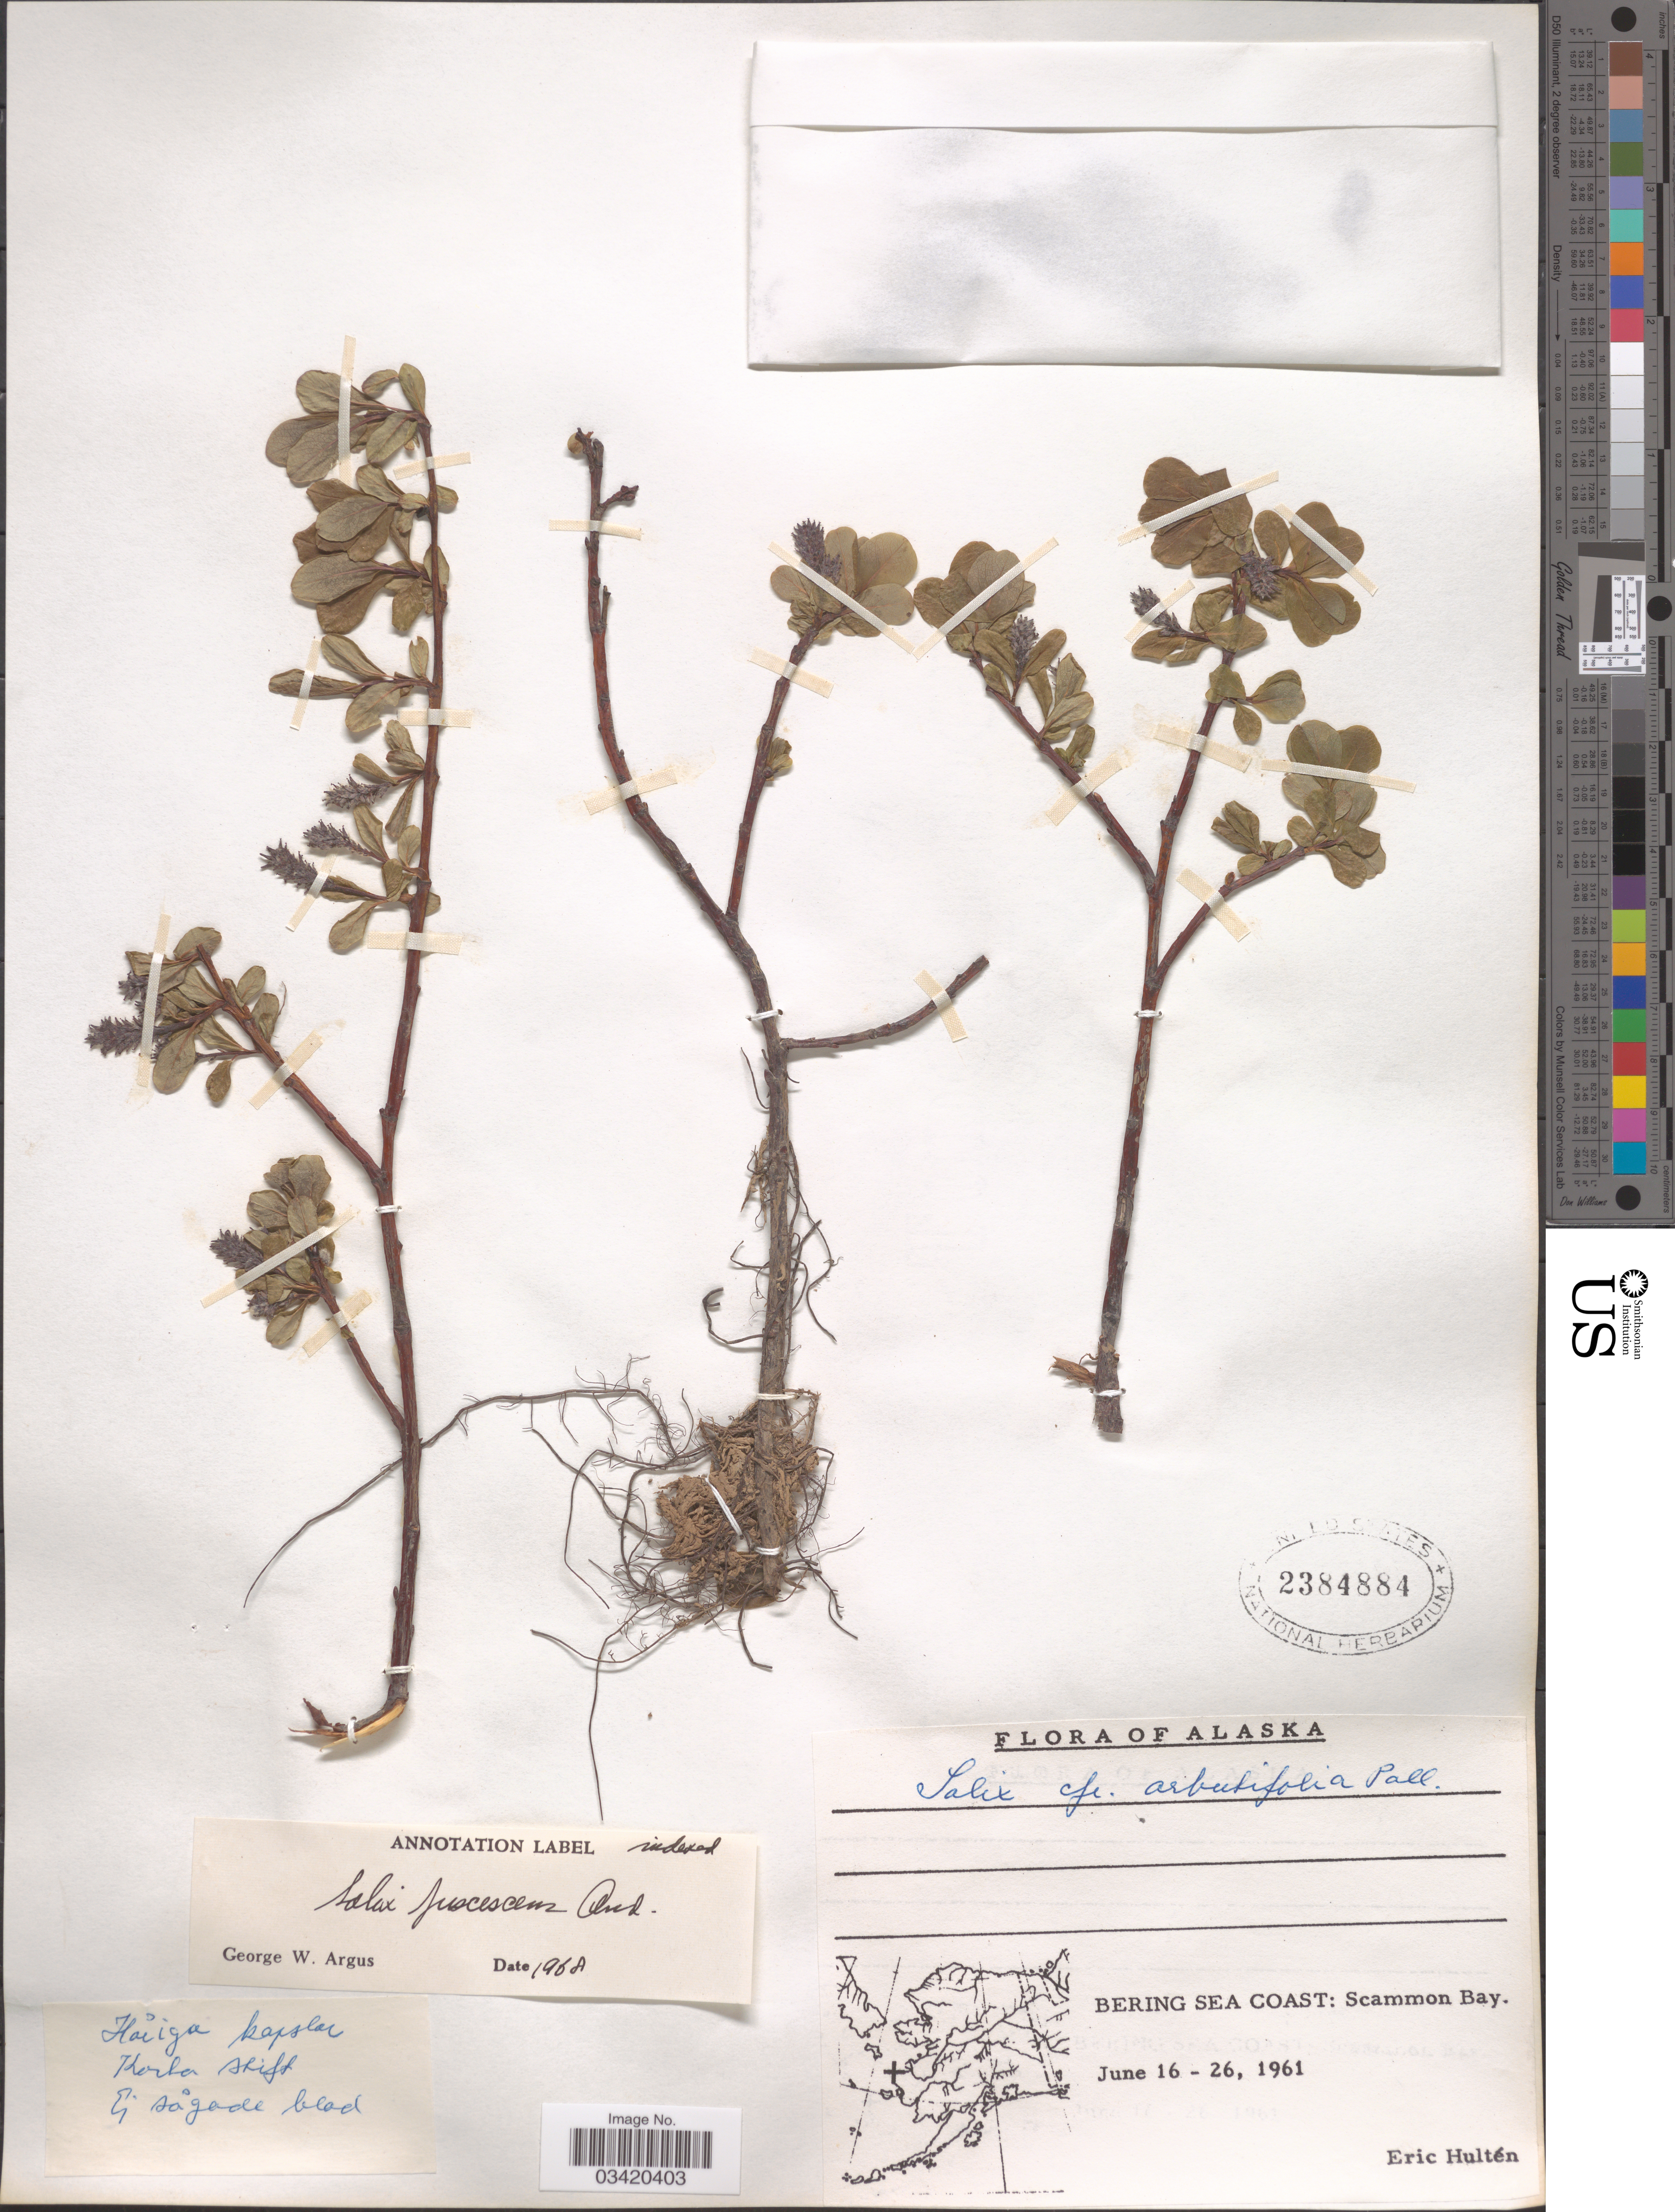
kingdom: Plantae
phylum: Tracheophyta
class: Magnoliopsida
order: Malpighiales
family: Salicaceae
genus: Salix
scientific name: Salix fuscescens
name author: Andersson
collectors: E. G. Hultén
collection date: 1961-06-16/1961-06-26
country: United States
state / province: Alaska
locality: Bering Sea Coast: Scammon Bay.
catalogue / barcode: US 2384884